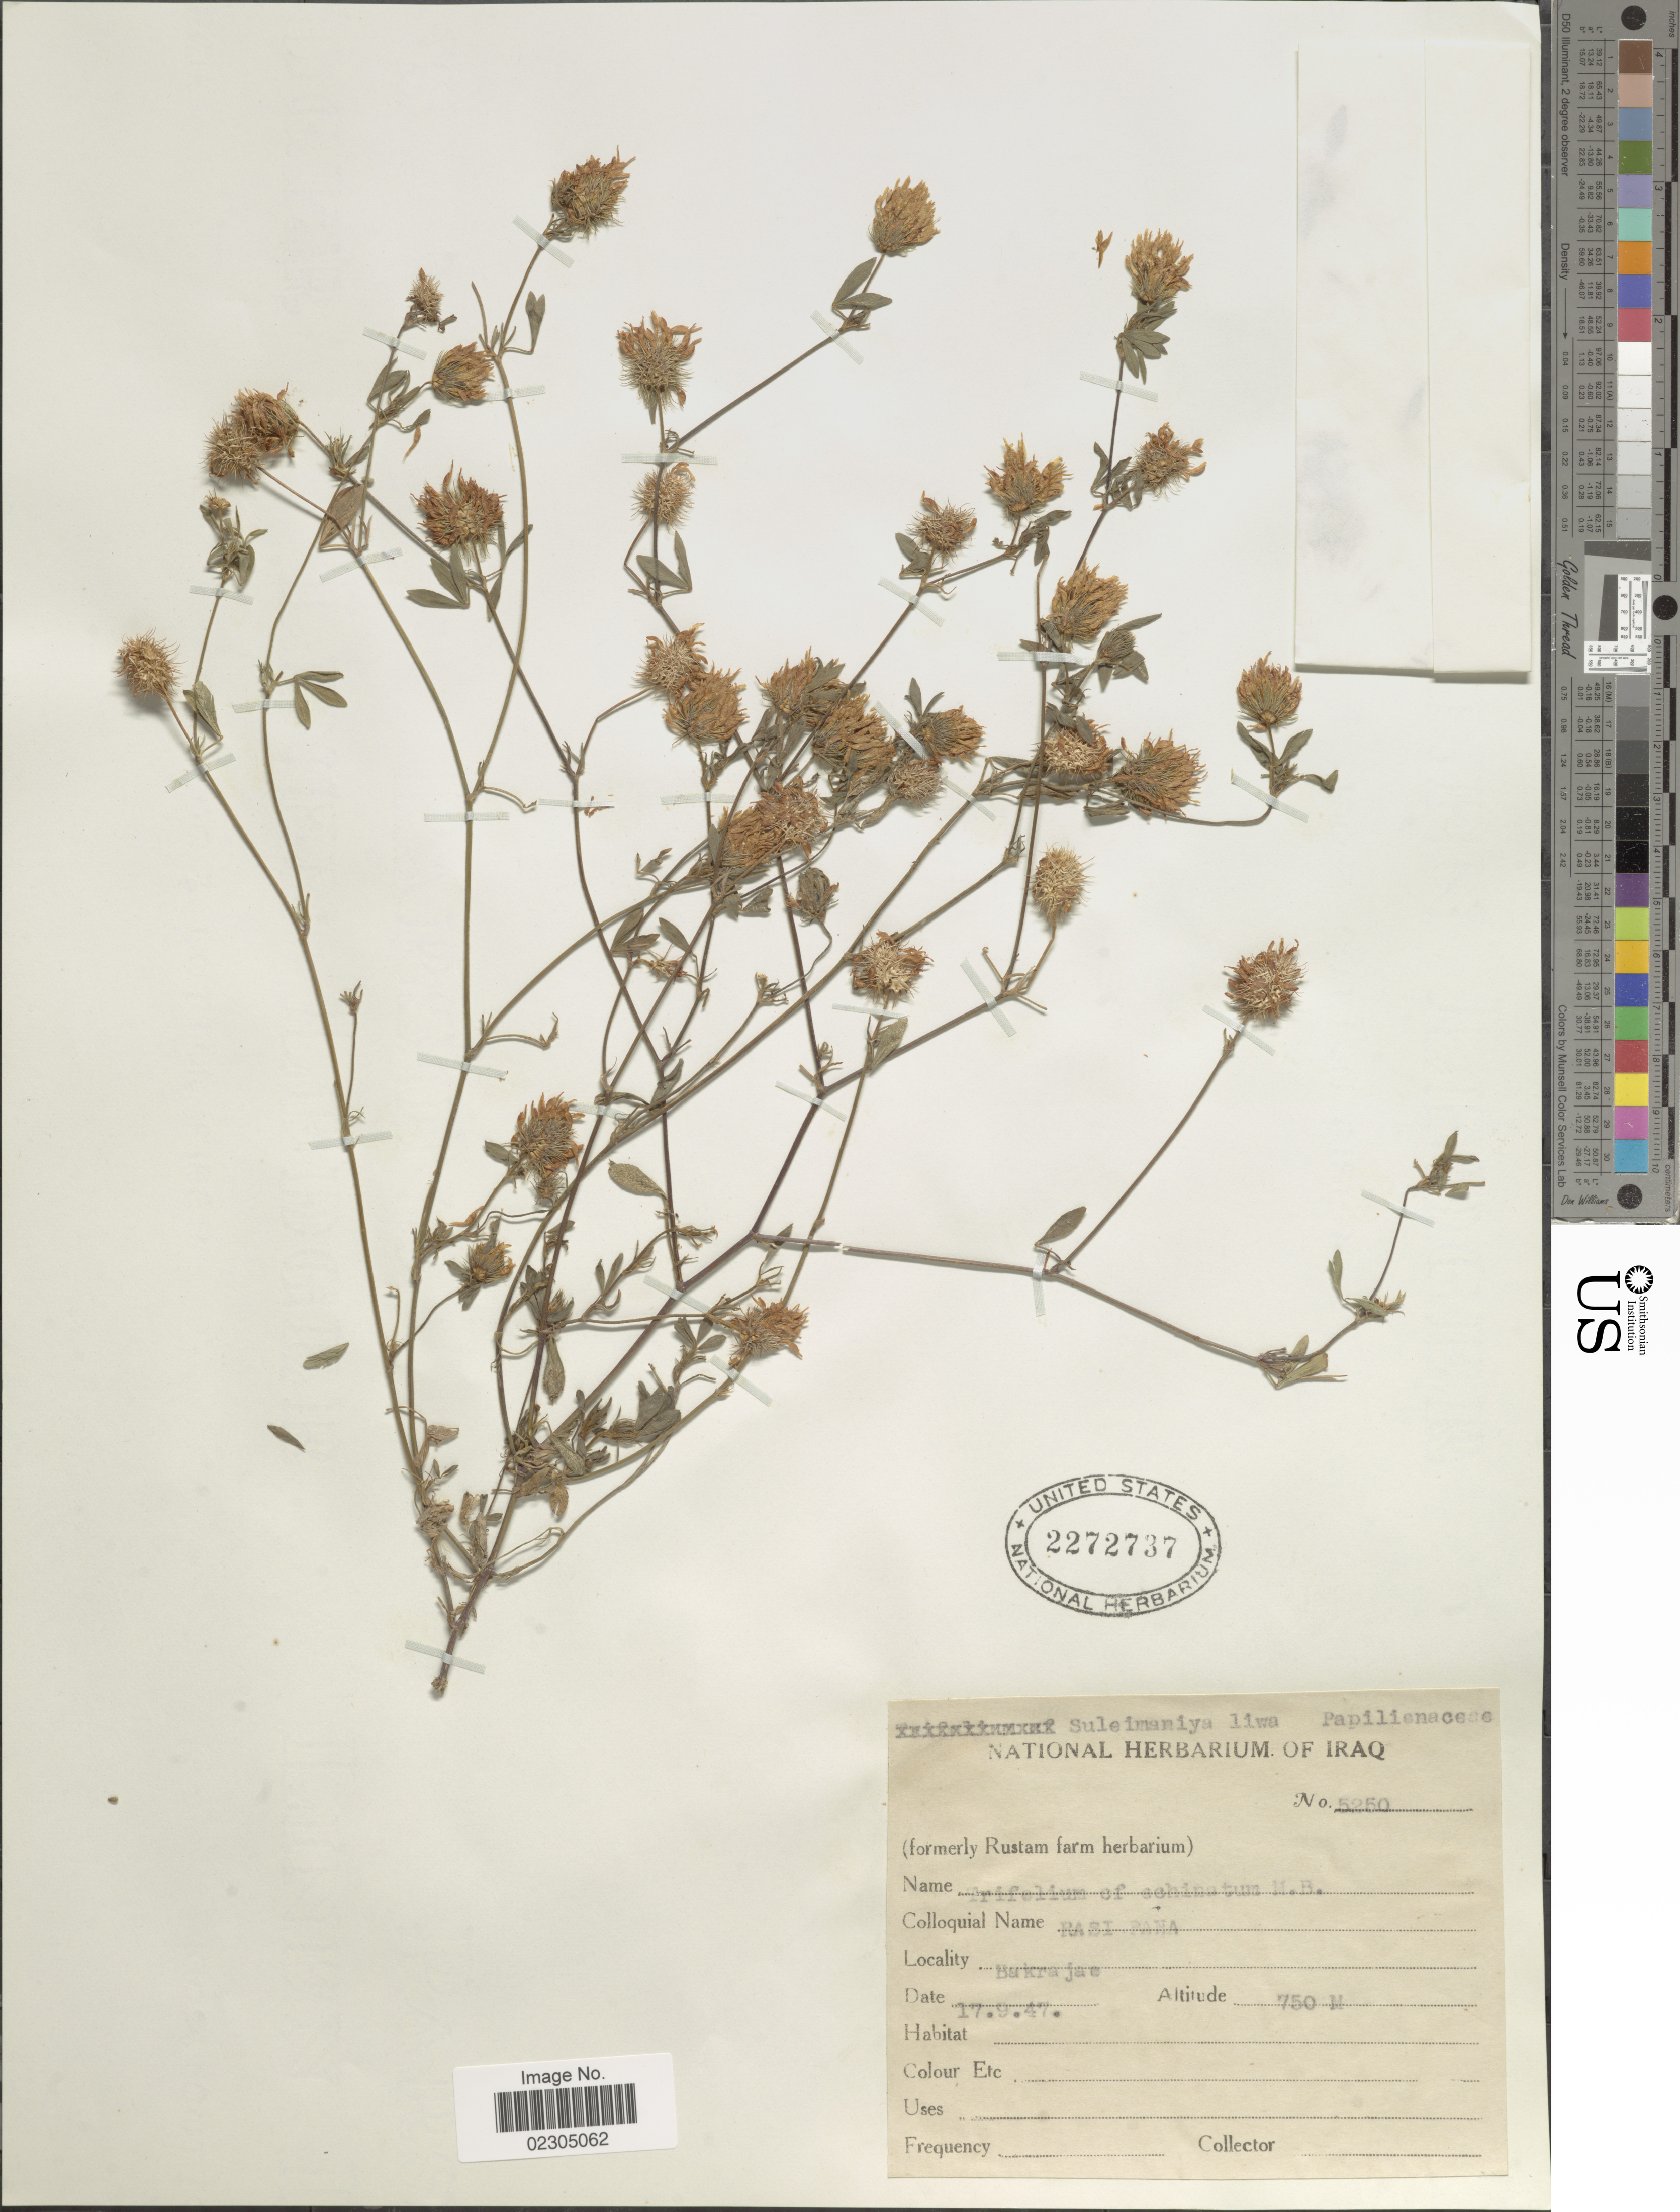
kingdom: Plantae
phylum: Tracheophyta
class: Magnoliopsida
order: Fabales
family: Fabaceae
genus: Trifolium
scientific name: Trifolium echinatum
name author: M. Bieb.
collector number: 5250*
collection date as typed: Transcribed d/m/y: 17/9/47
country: Iraq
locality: Bakrajae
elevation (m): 750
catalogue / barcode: US 2272737